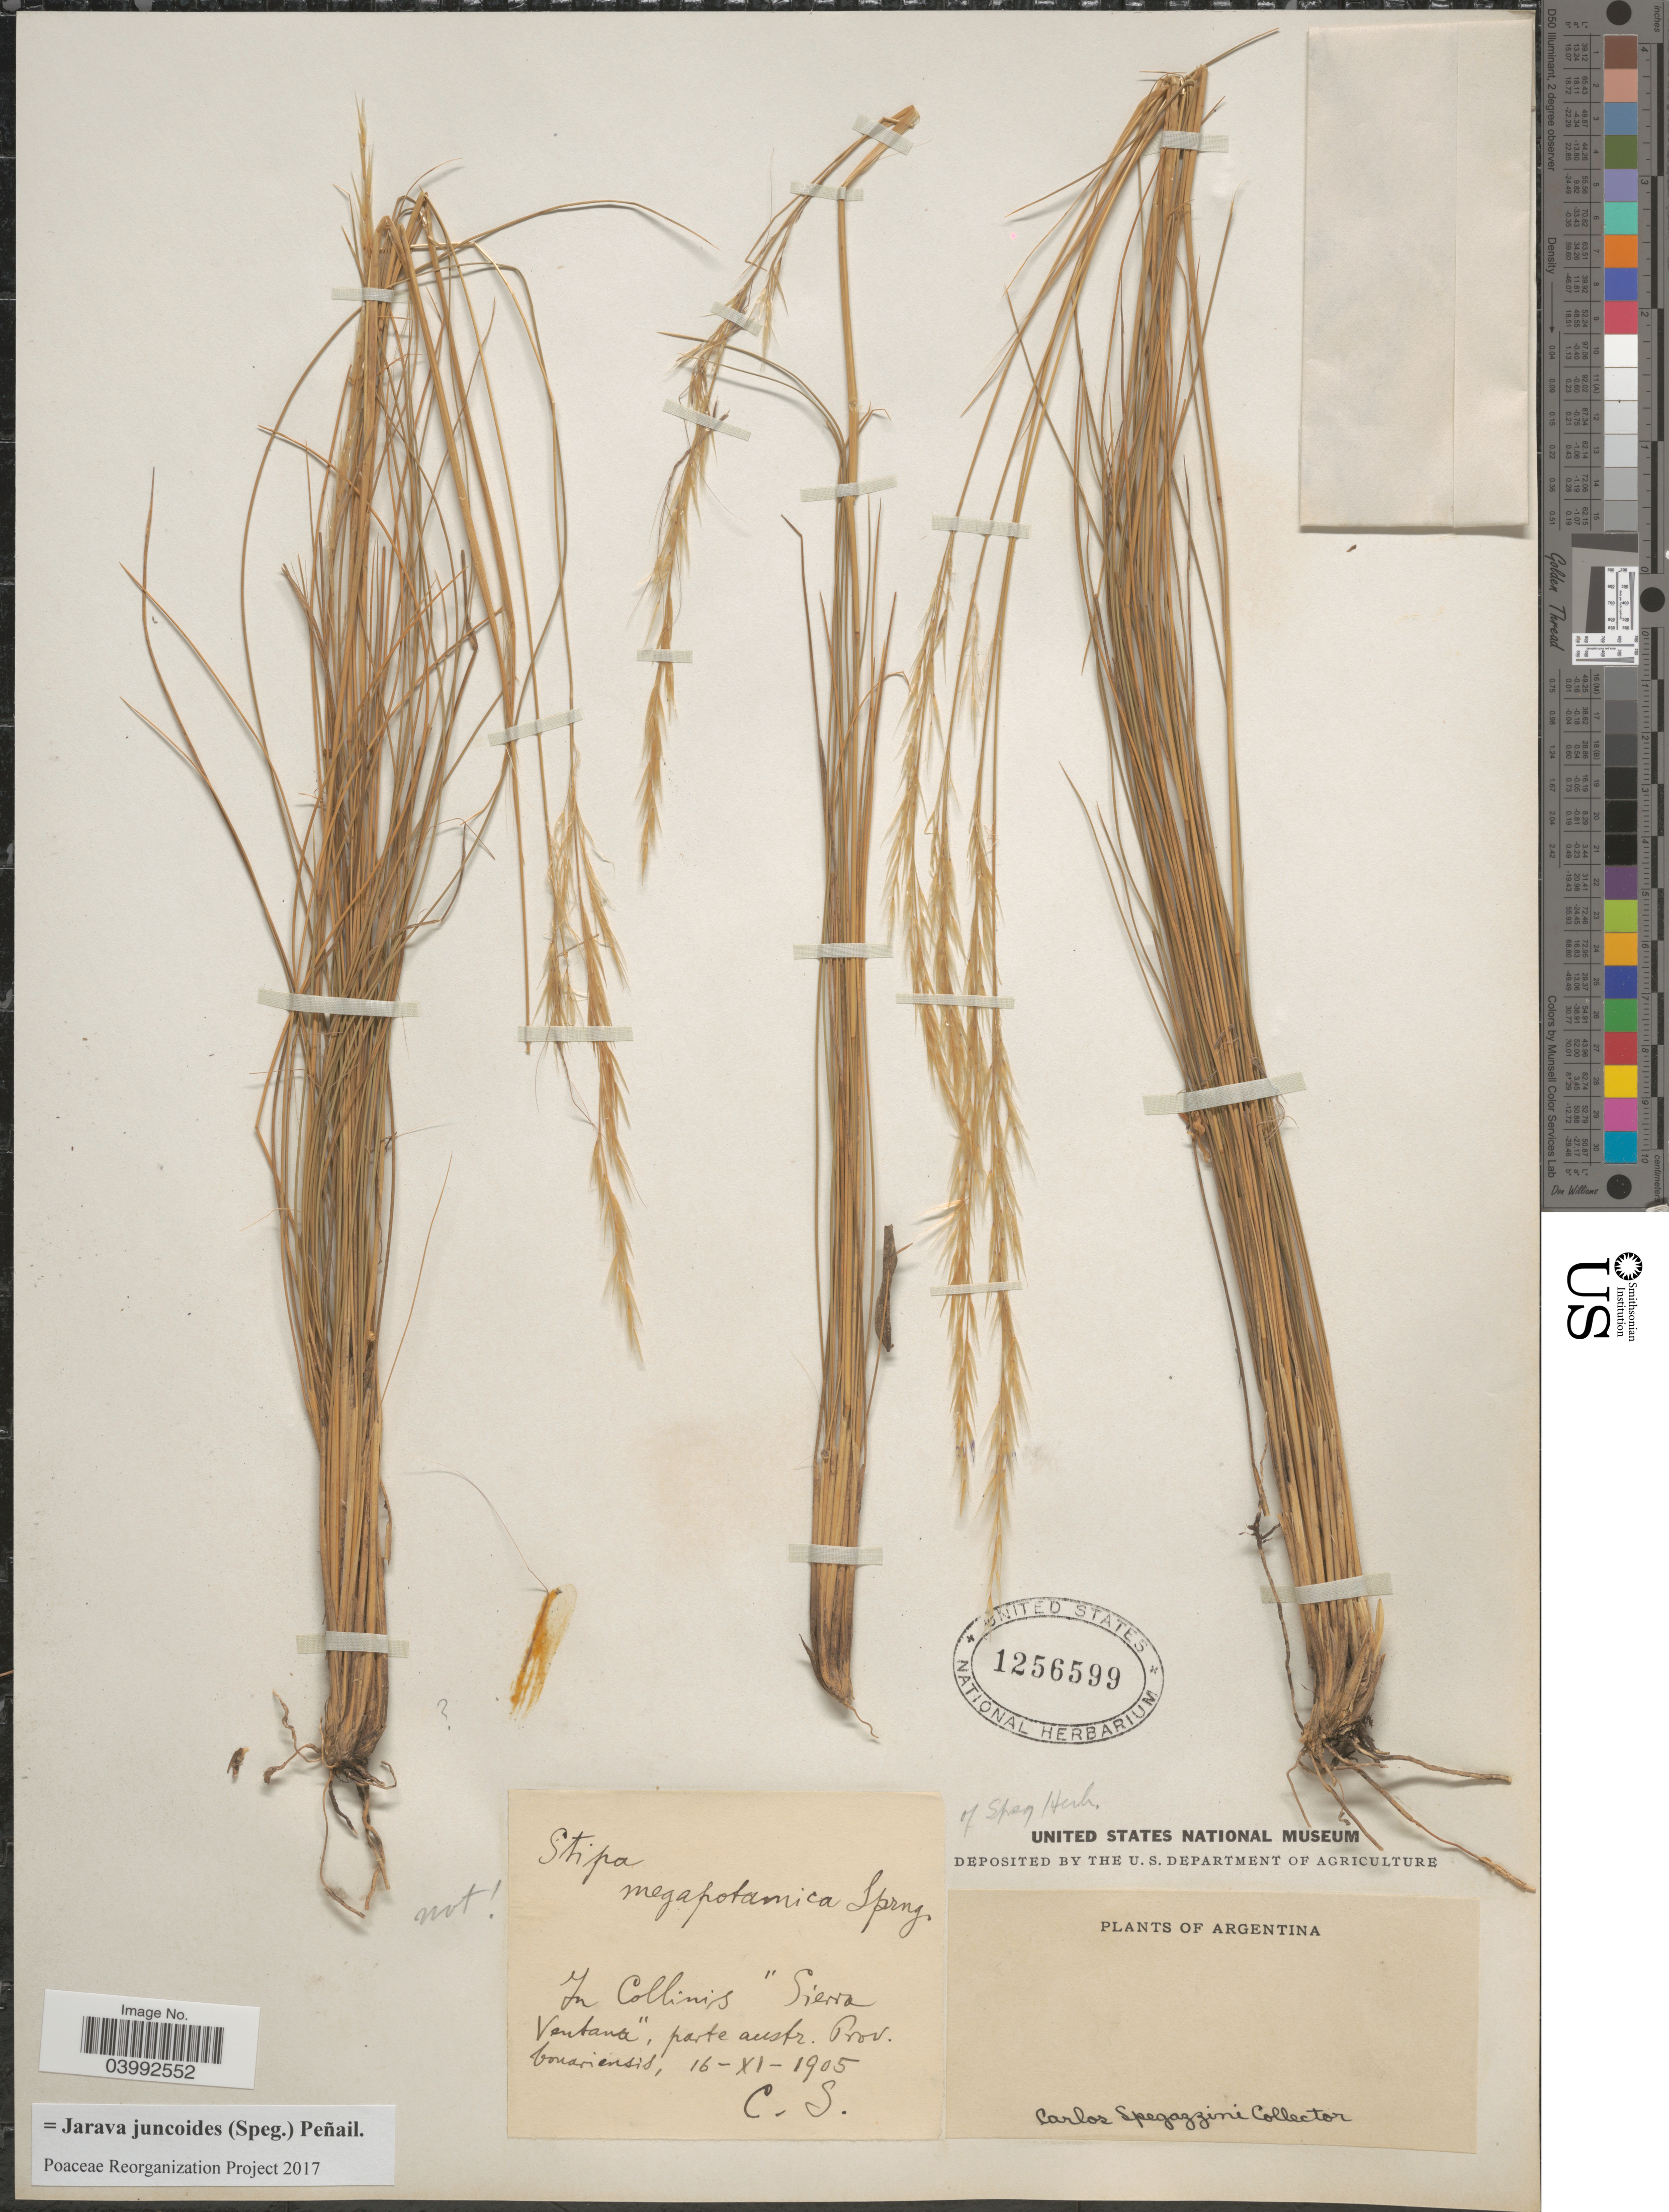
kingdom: Plantae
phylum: Tracheophyta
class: Liliopsida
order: Poales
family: Poaceae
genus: Jarava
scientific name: Jarava juncoides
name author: (Speg.) Peñail.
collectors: C. L. Spegazzini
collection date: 1905-11-16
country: Argentina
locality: In Collinis "Sierra Ventana", parte austr. Prov. bonariensis.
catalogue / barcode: US 1256599